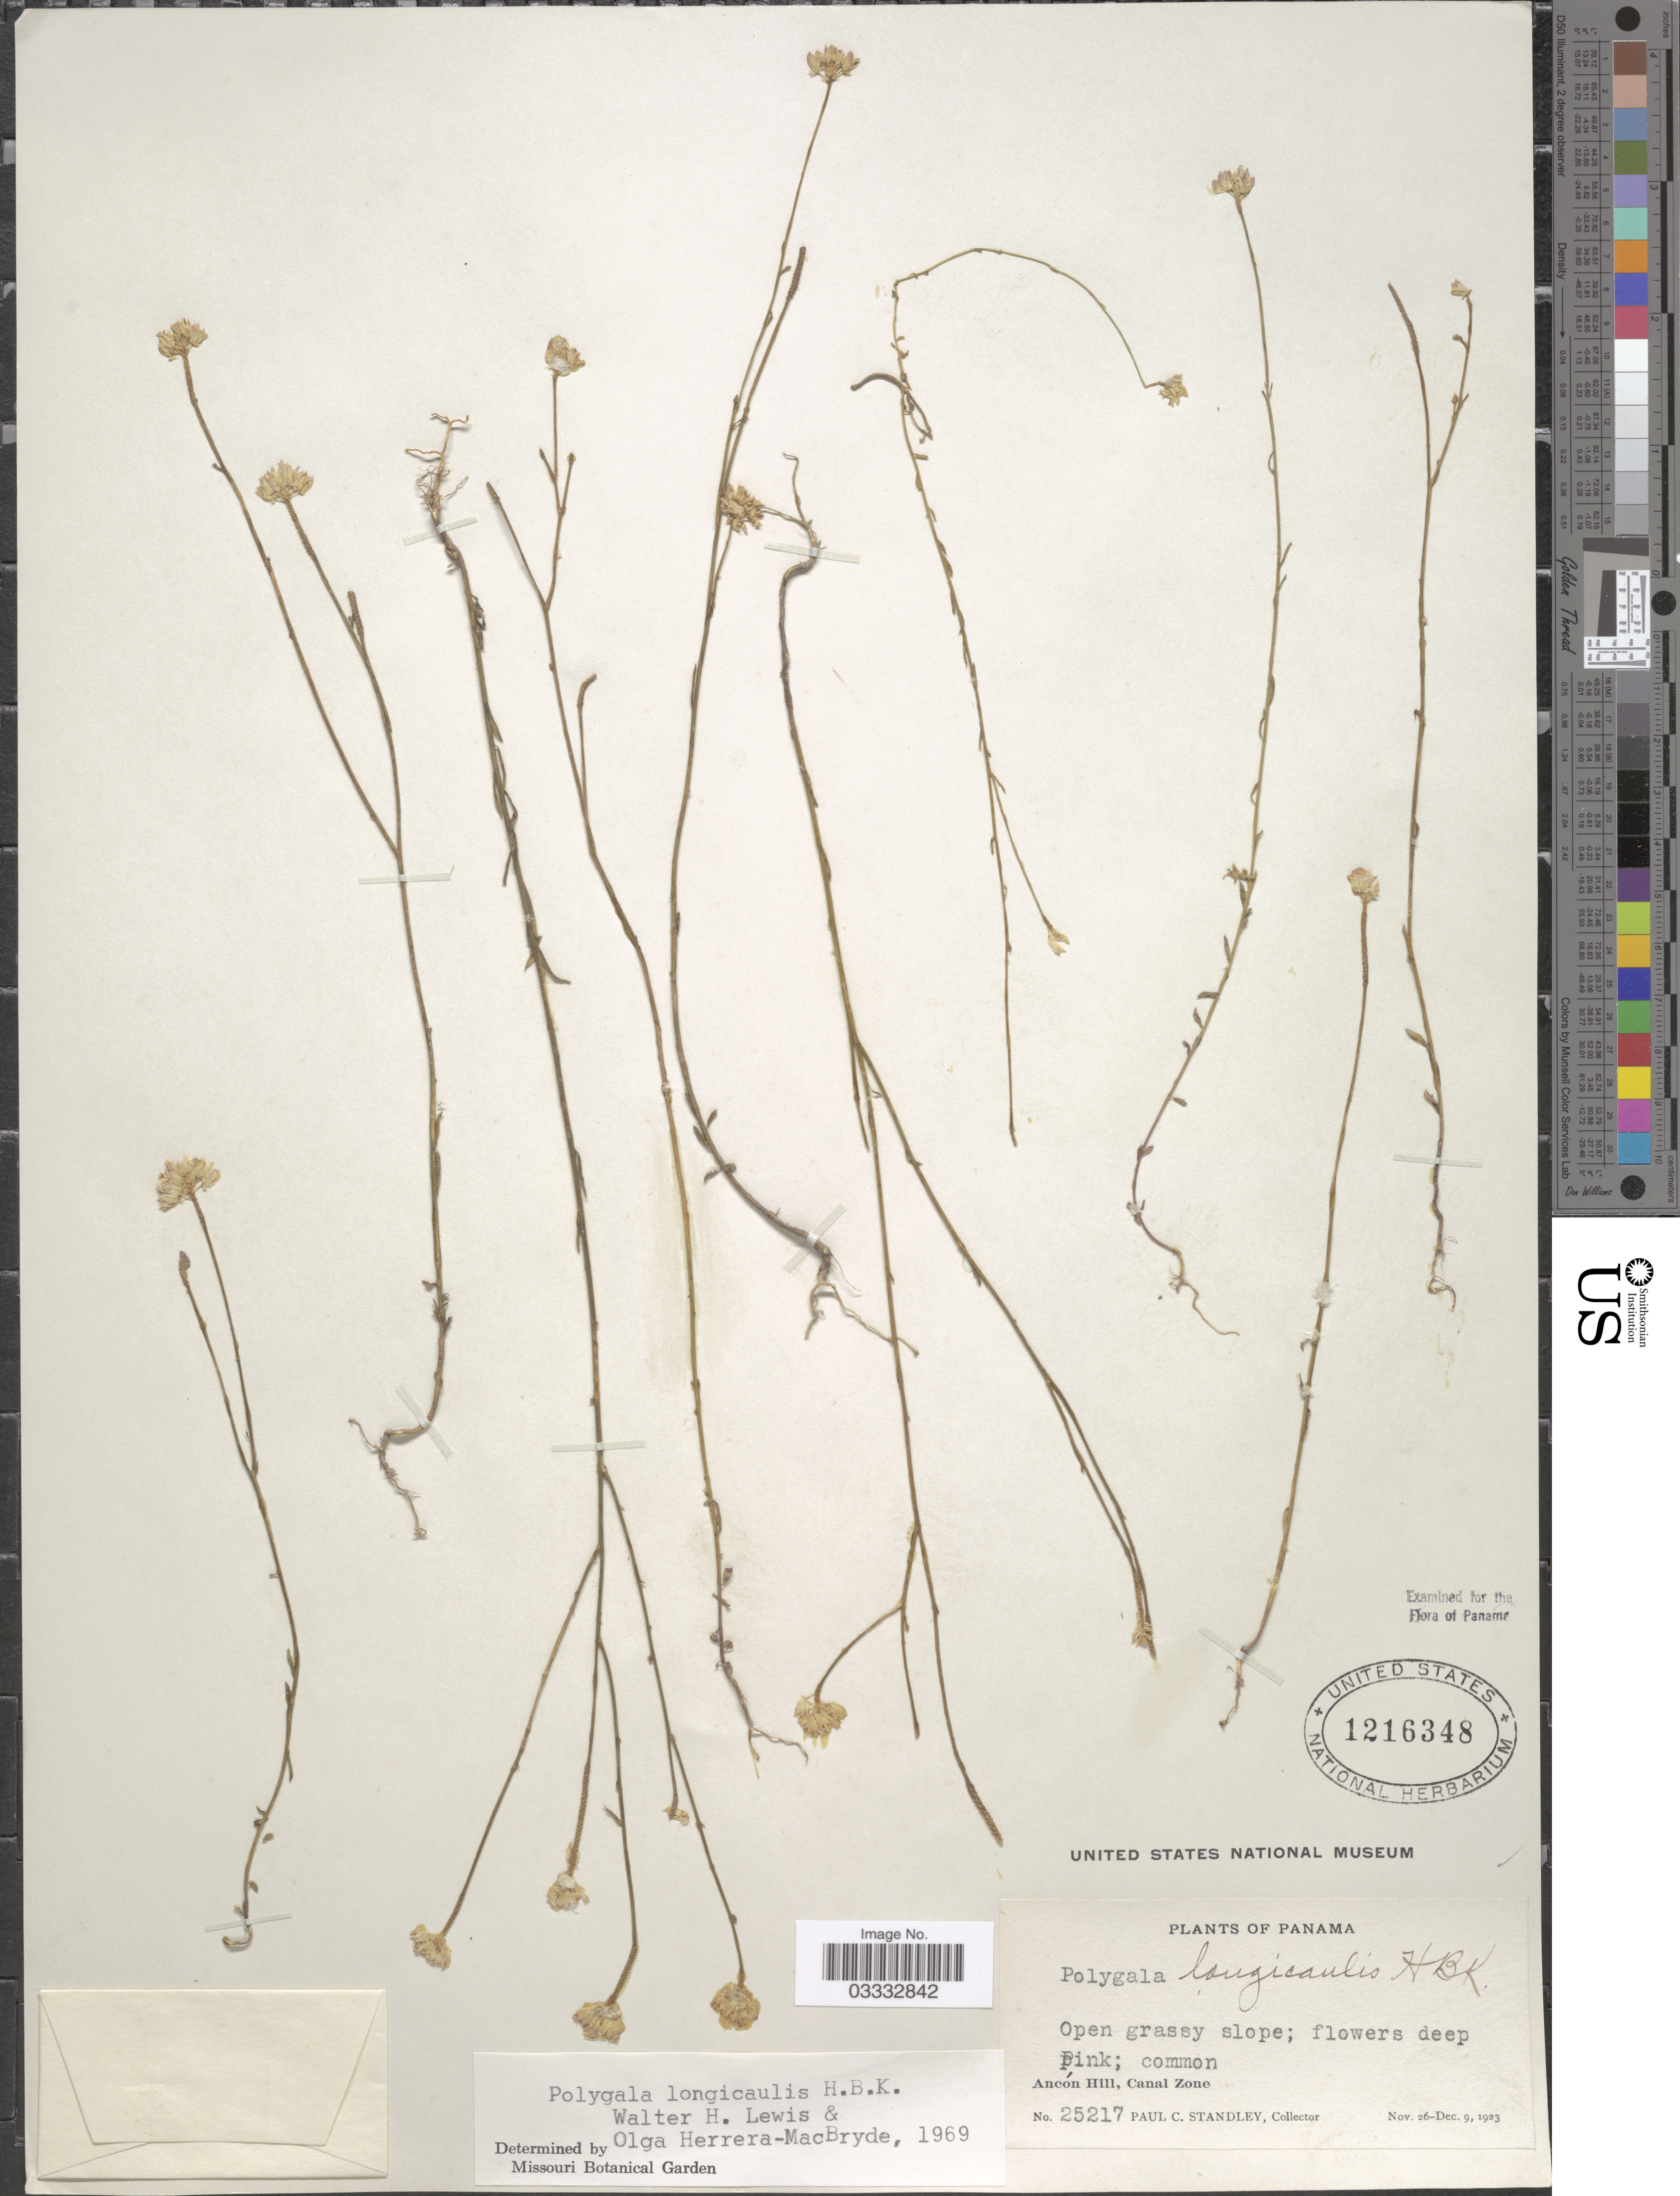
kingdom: Plantae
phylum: Tracheophyta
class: Magnoliopsida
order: Fabales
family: Polygalaceae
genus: Polygala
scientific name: Polygala longicaulis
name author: Kunth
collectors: P. C. Standley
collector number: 25217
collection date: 1923-11-26/1923-12-09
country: Panama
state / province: Colón / Panamá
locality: Ancón Hill, Canal Zone.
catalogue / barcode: US 1216348